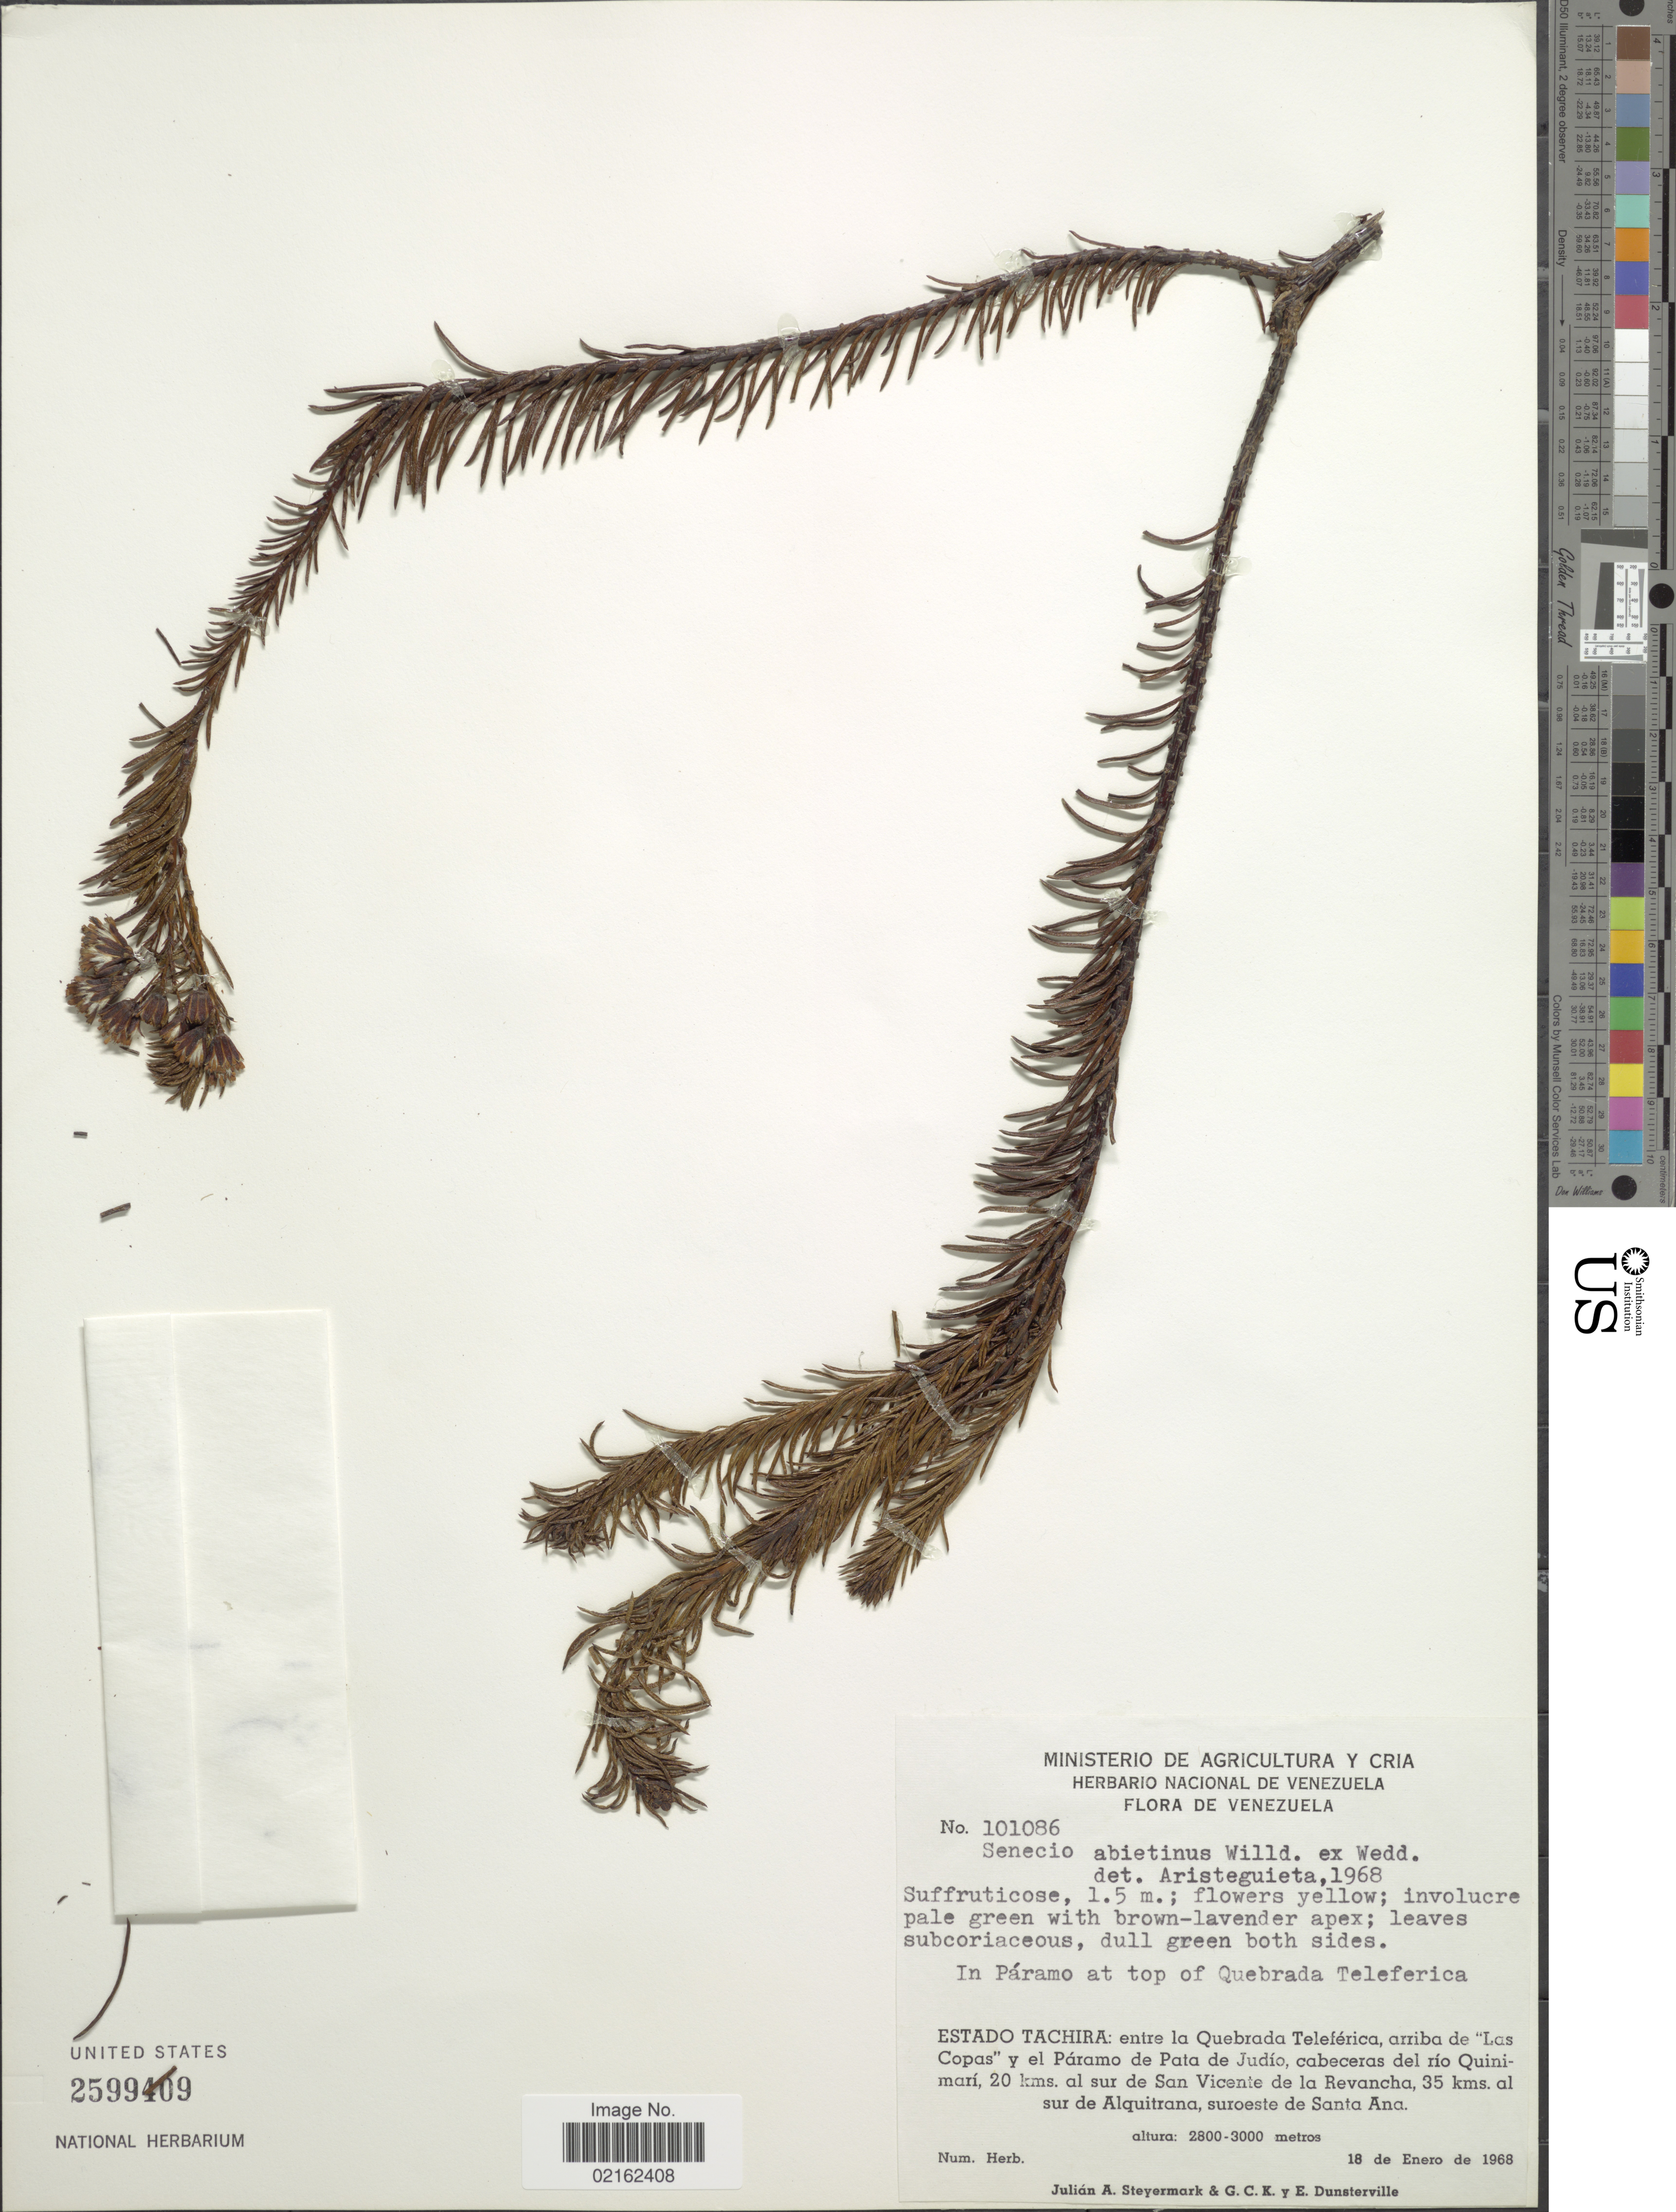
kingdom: Plantae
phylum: Tracheophyta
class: Magnoliopsida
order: Asterales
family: Asteraceae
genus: Pentacalia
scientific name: Pentacalia abietina var. aciculata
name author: (Cuatrec.) Cuatrec.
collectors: J. Steyermark, G. C. K. Dunsterville & E. Dunsterville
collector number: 101086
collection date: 1968-01-18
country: Venezuela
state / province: Tachira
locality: Entre la Quebrada Teleferica, arriba de Las Copas y el Paramo de Pata de Judio, cabecerad del rio Quinimari, 20 kms al sur de San Vicente de la Revancha, 35 kms al sur de Alquitrana, suroeste de Santa Ana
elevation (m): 2800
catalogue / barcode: US 2599409